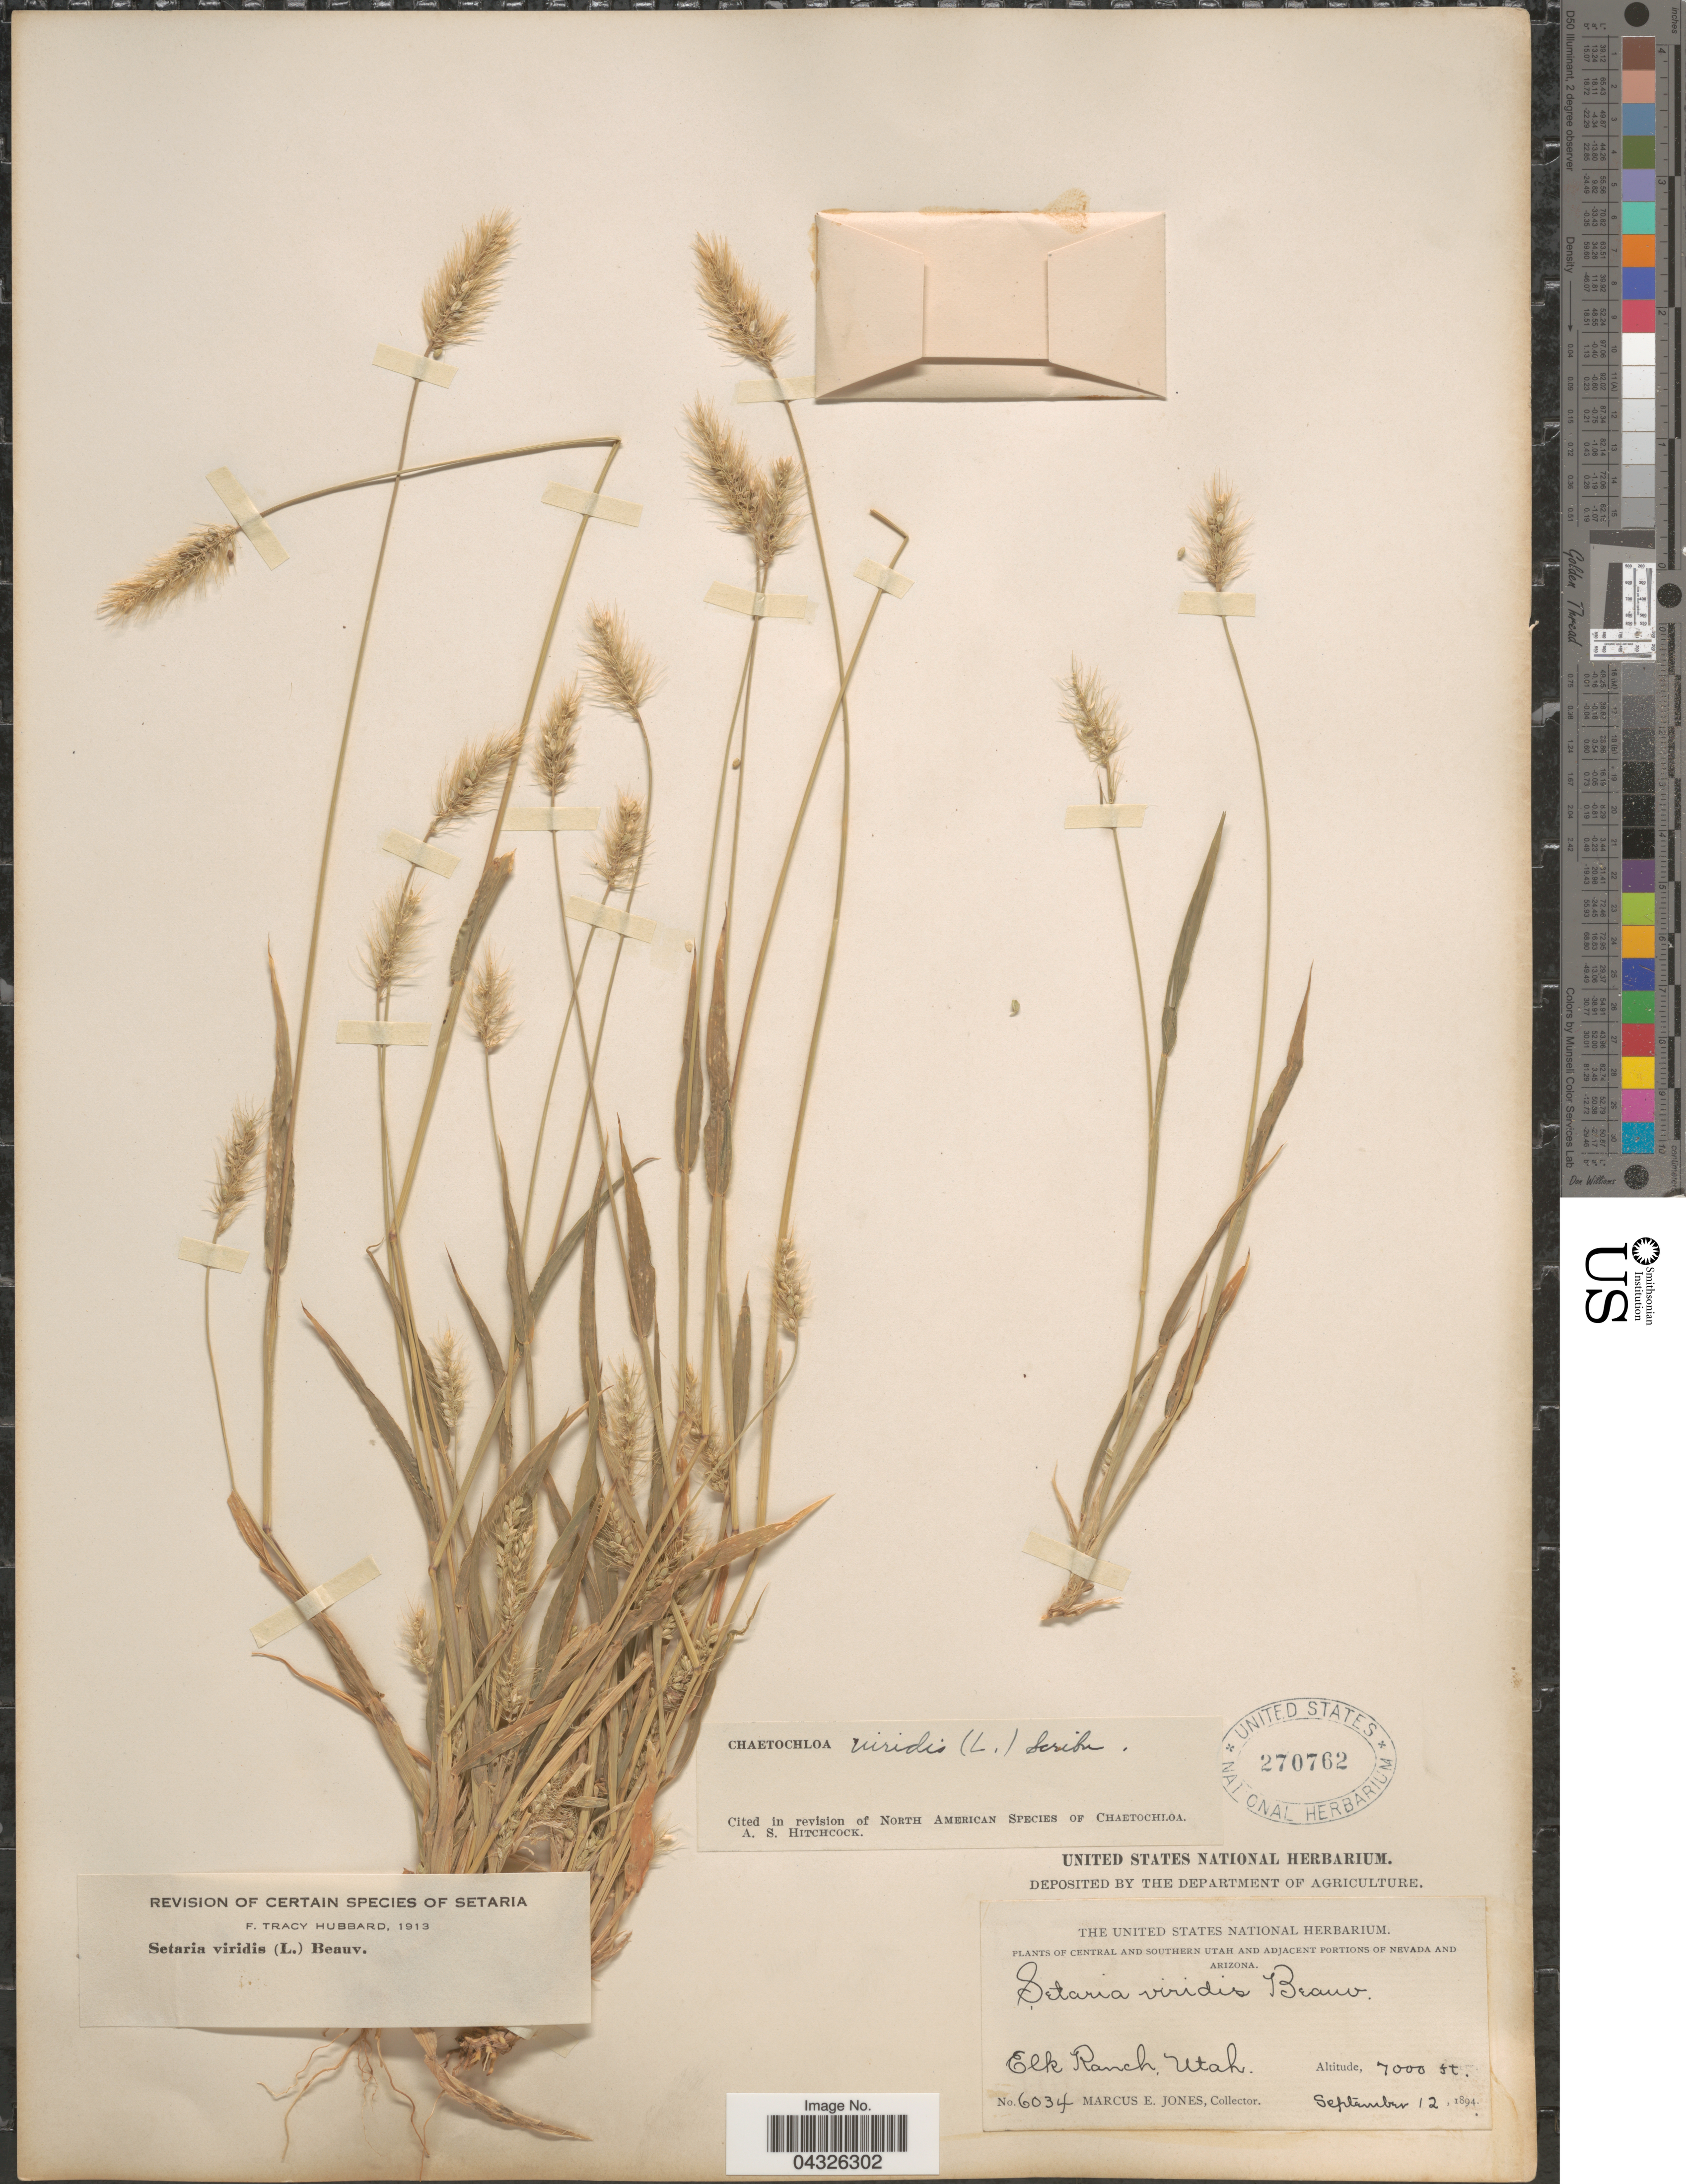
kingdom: Plantae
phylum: Tracheophyta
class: Liliopsida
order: Poales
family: Poaceae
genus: Setaria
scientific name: Setaria viridis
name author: (L.) P. Beauv.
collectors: M. E. Jones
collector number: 6034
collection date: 1894-09-12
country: United States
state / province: Utah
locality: Central and southern Utah. Elk Ranch.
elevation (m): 2134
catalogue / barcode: US 270762